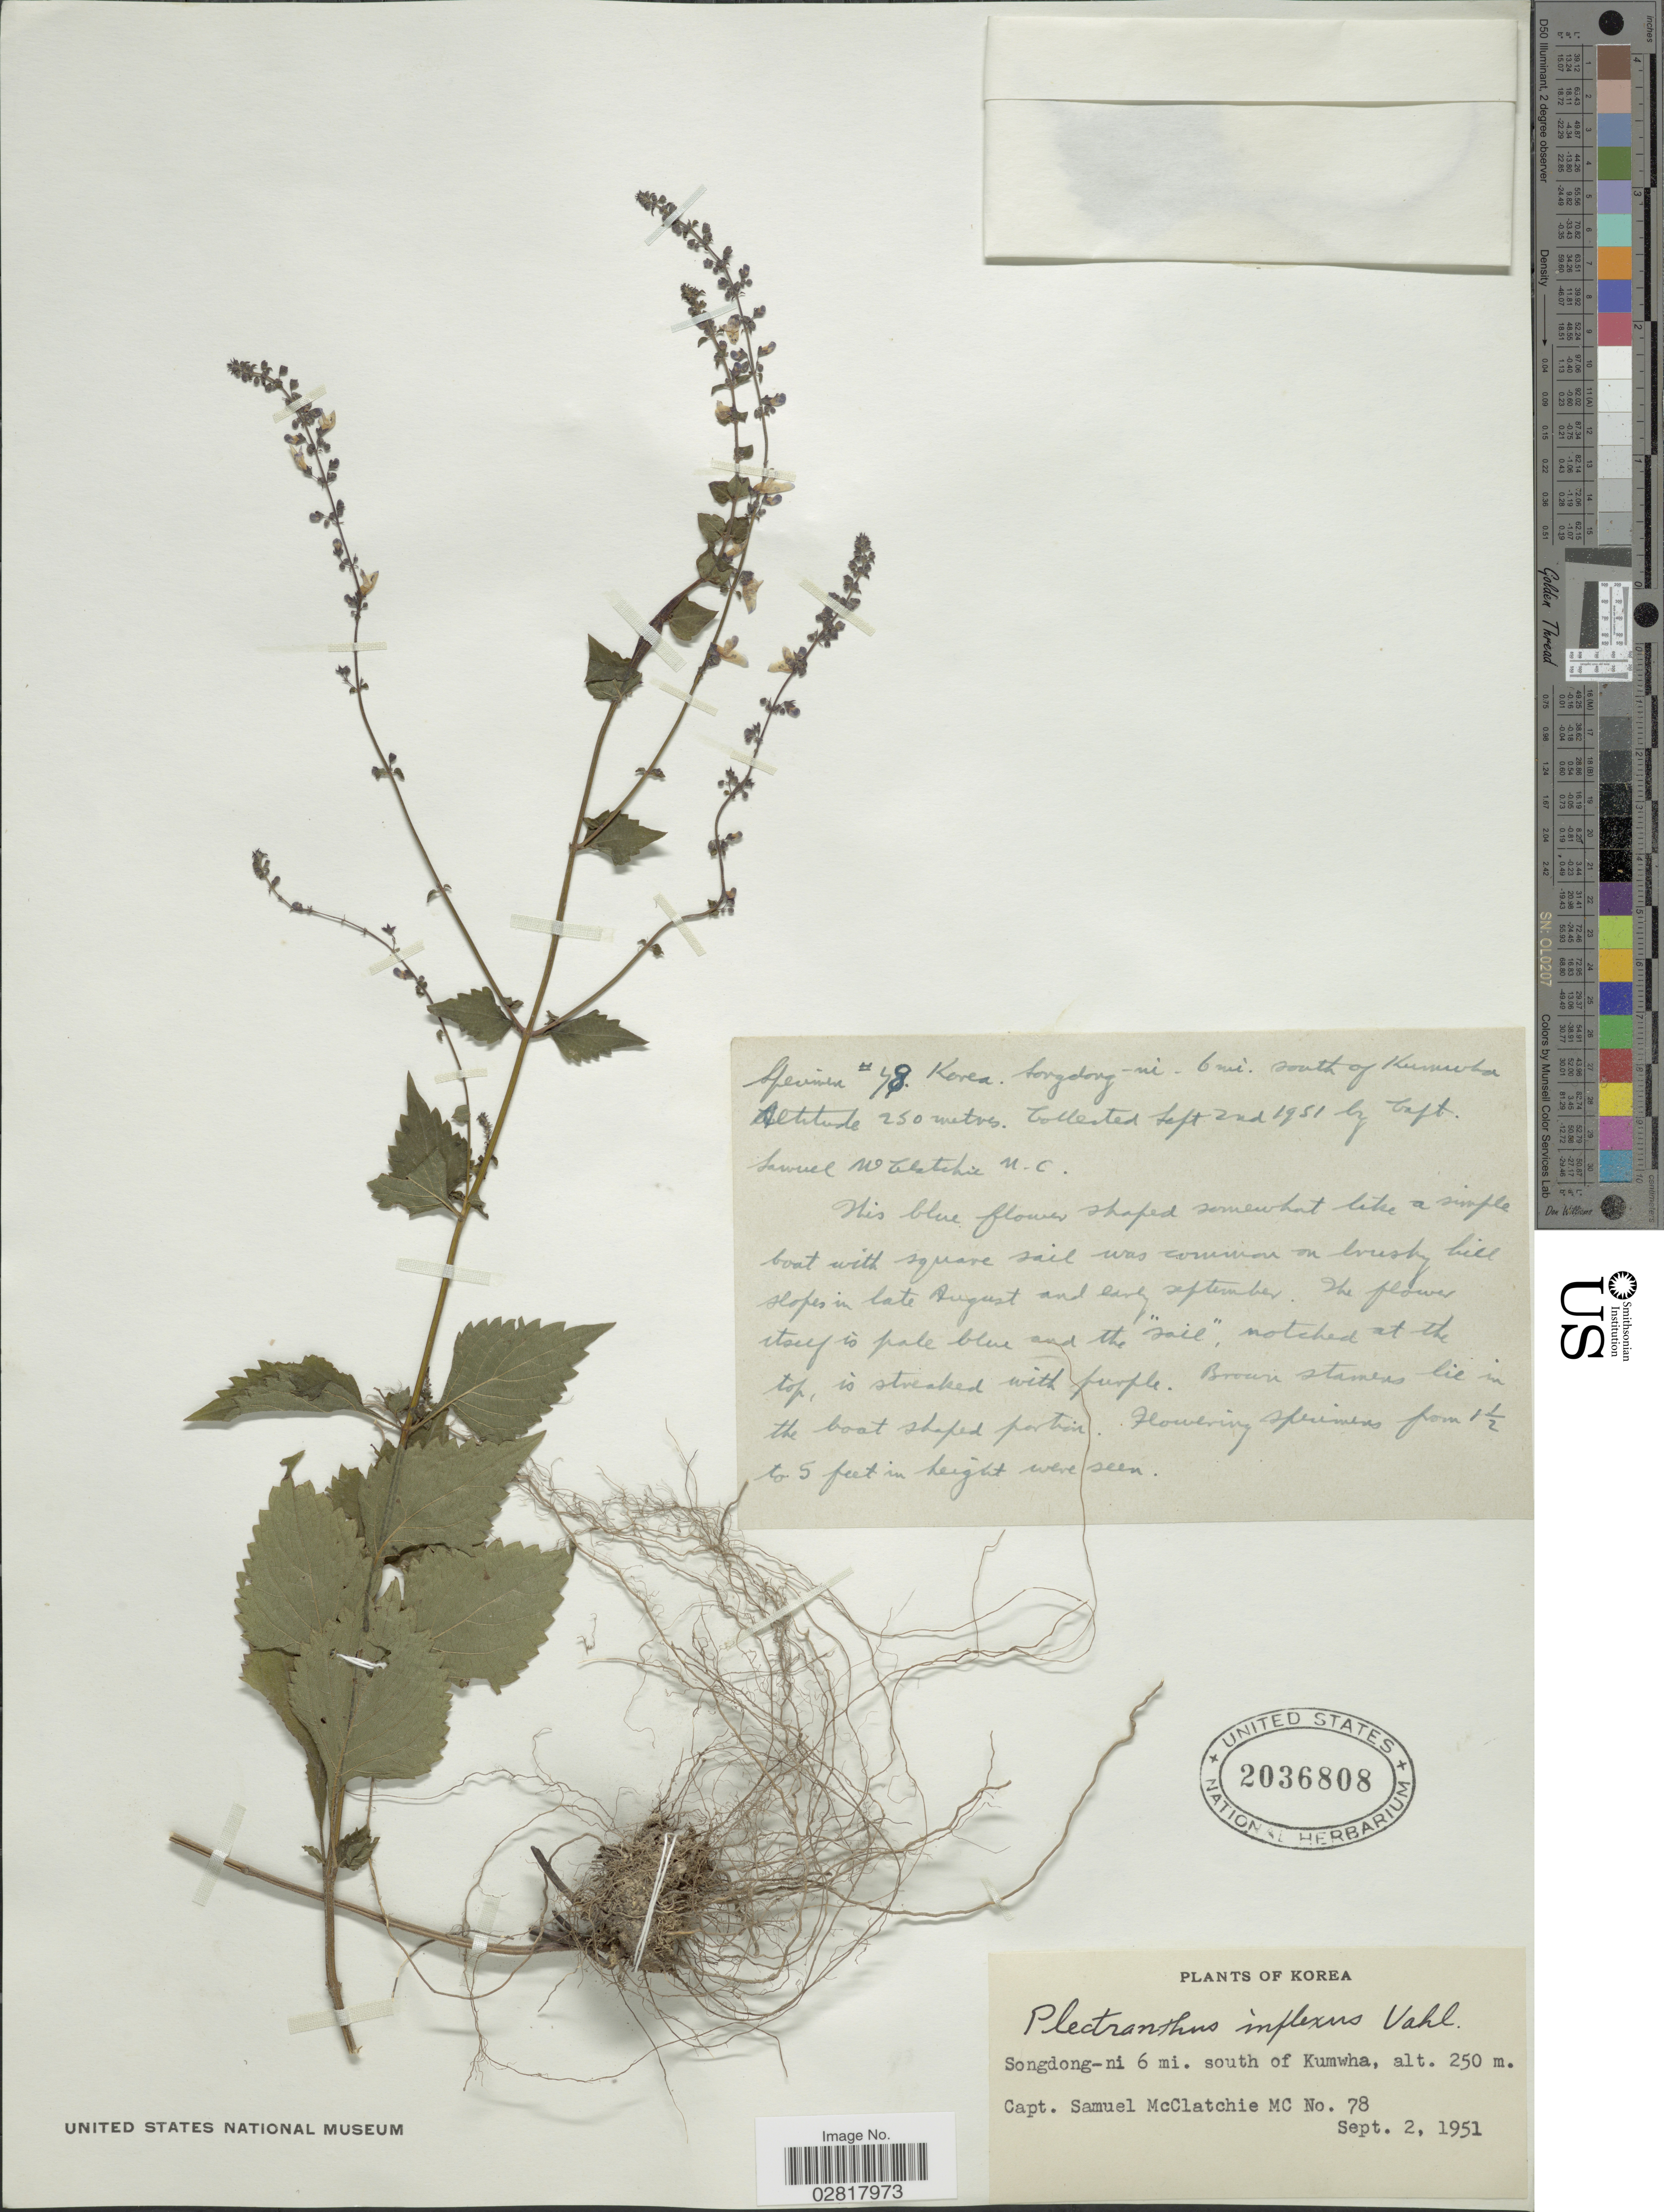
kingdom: Plantae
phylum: Tracheophyta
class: Magnoliopsida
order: Lamiales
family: Lamiaceae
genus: Plectranthus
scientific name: Plectranthus inflexus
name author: (Thunb.) Vahl ex Benth.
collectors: S. McClatchie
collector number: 78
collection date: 1951-09-02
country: South Korea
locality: Songdong-ni 6 mi. south of Kumwha.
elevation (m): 250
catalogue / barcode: US 2036808